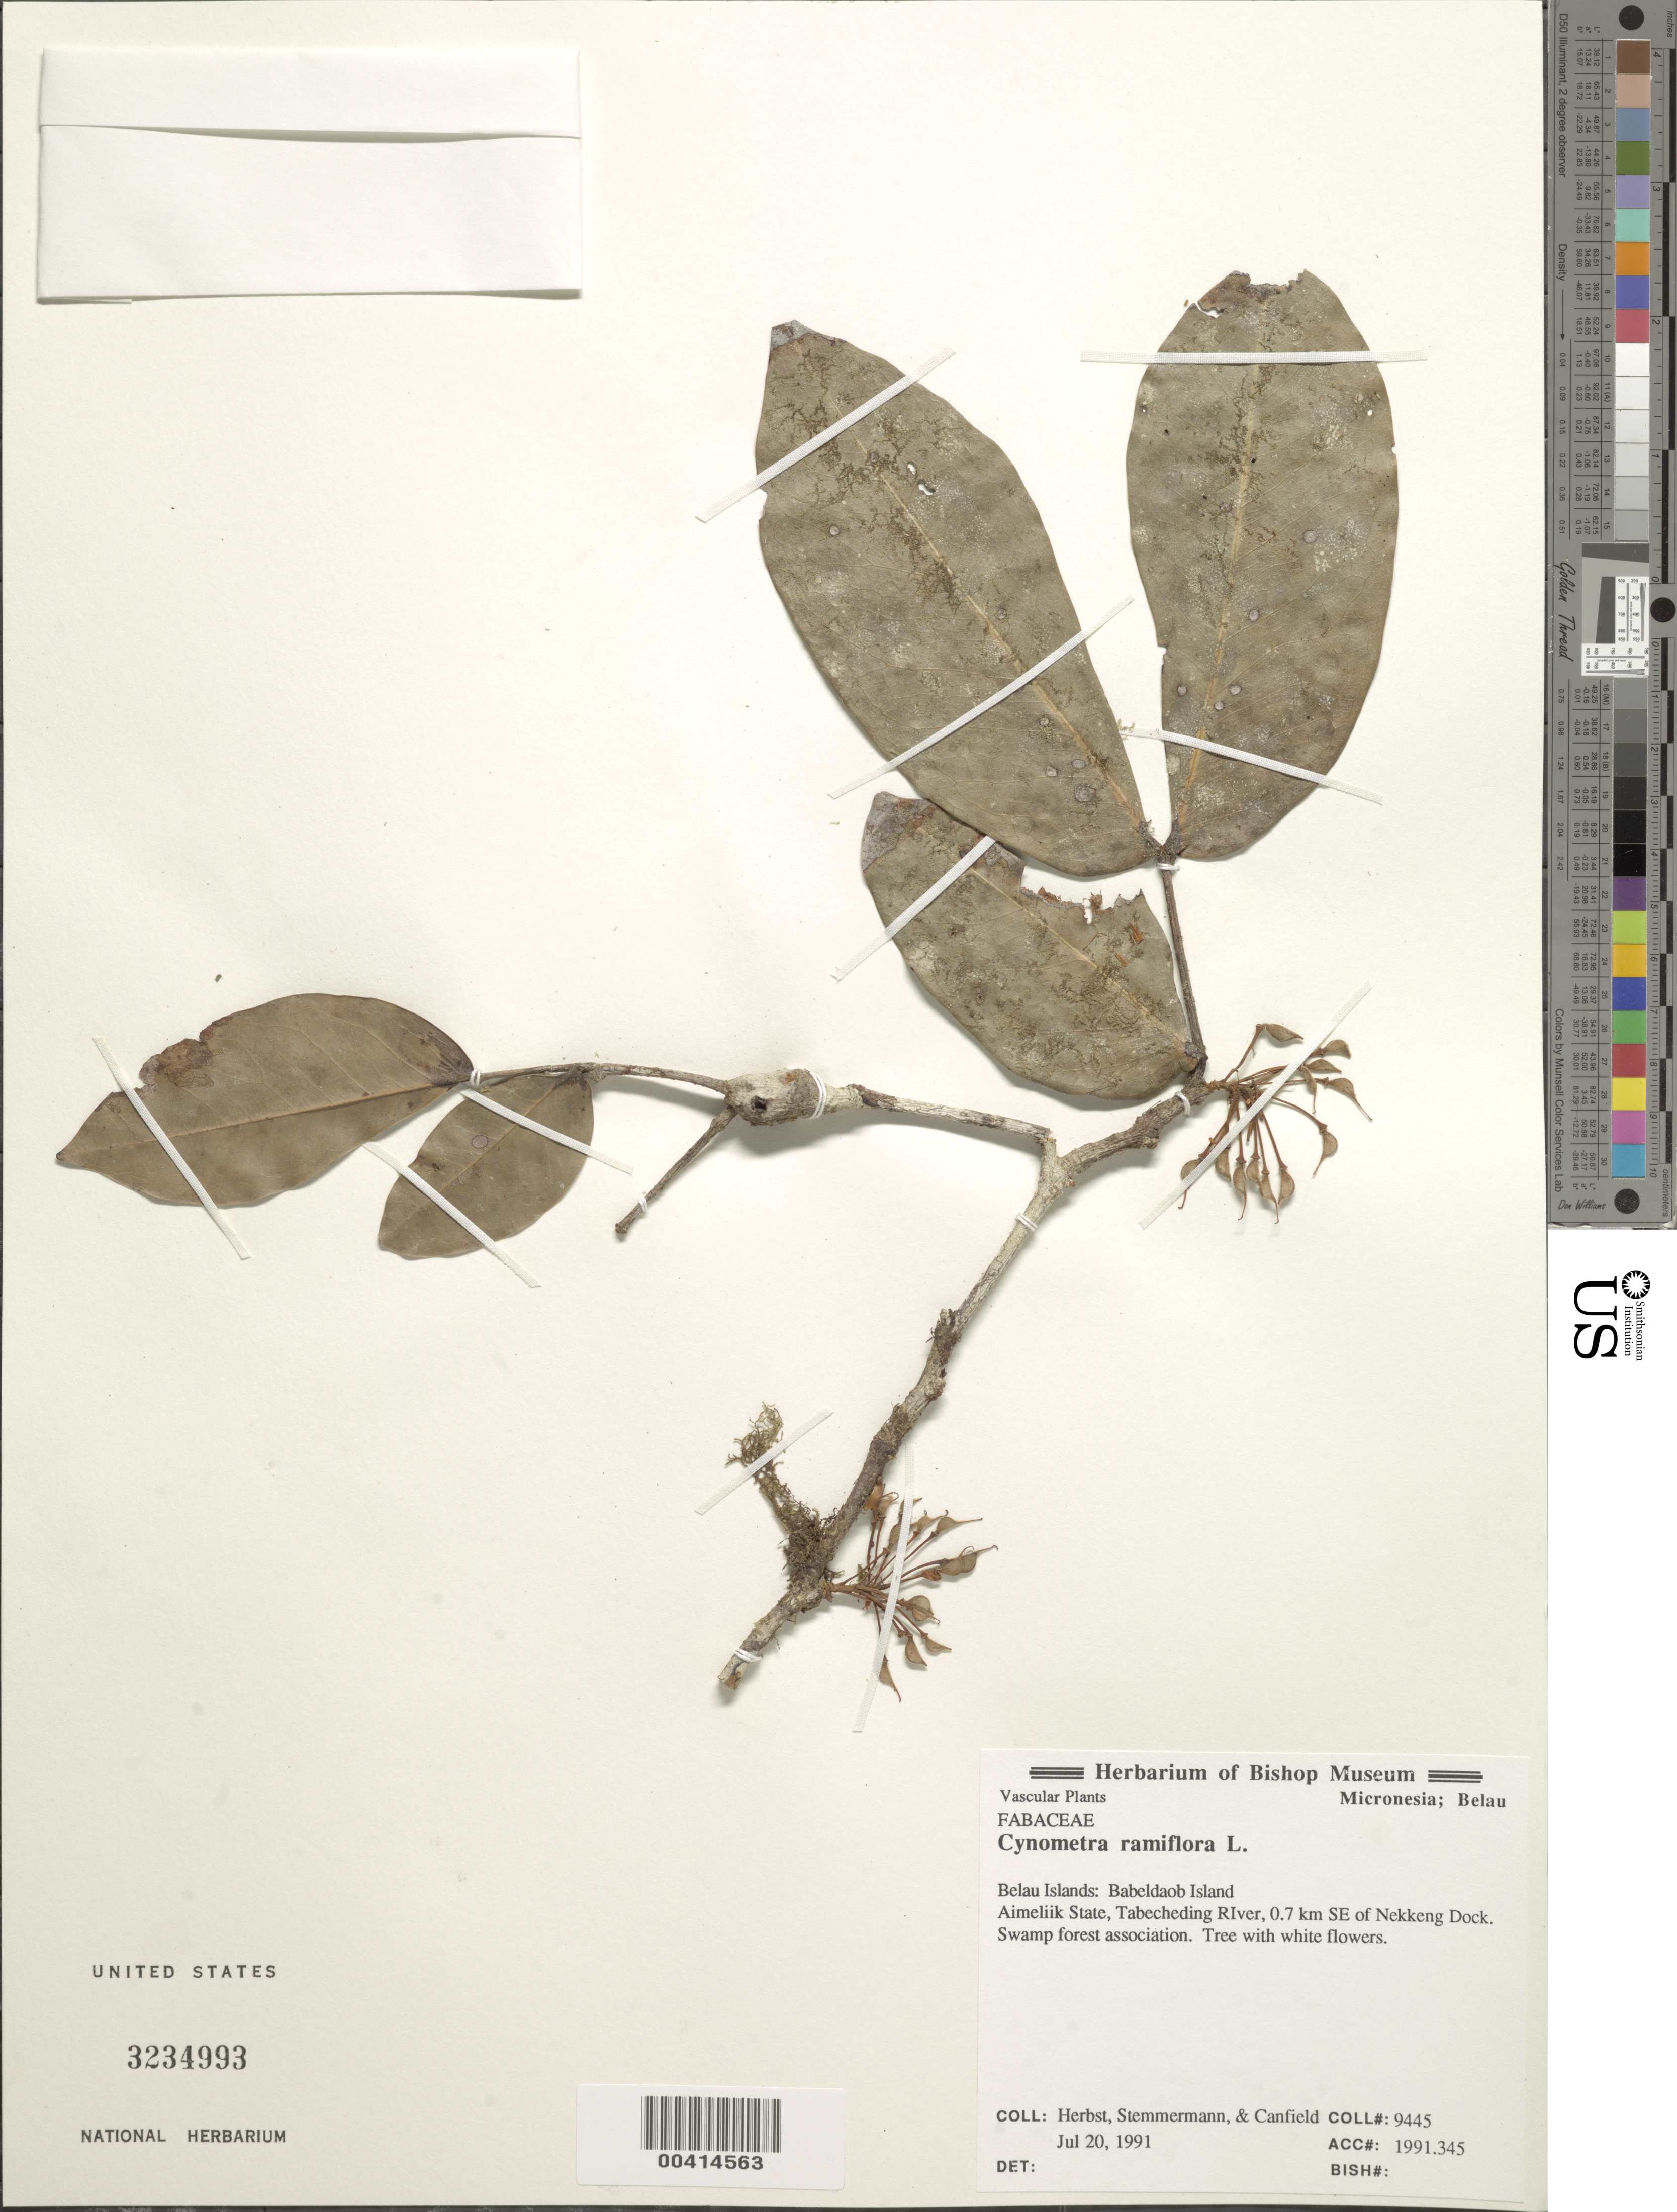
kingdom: Plantae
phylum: Tracheophyta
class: Magnoliopsida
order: Fabales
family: Fabaceae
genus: Cynometra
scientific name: Cynometra ramiflora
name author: L.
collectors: -. Herbst, -. Stemmermann & -. Canfield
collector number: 9445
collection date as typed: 20 Jul 1991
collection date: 1991-07-20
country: Palau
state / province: Aimeliik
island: Babeldaob [Babelthuap]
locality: Tabecheding River, SE of Nekkeng dock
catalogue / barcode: US 3234993